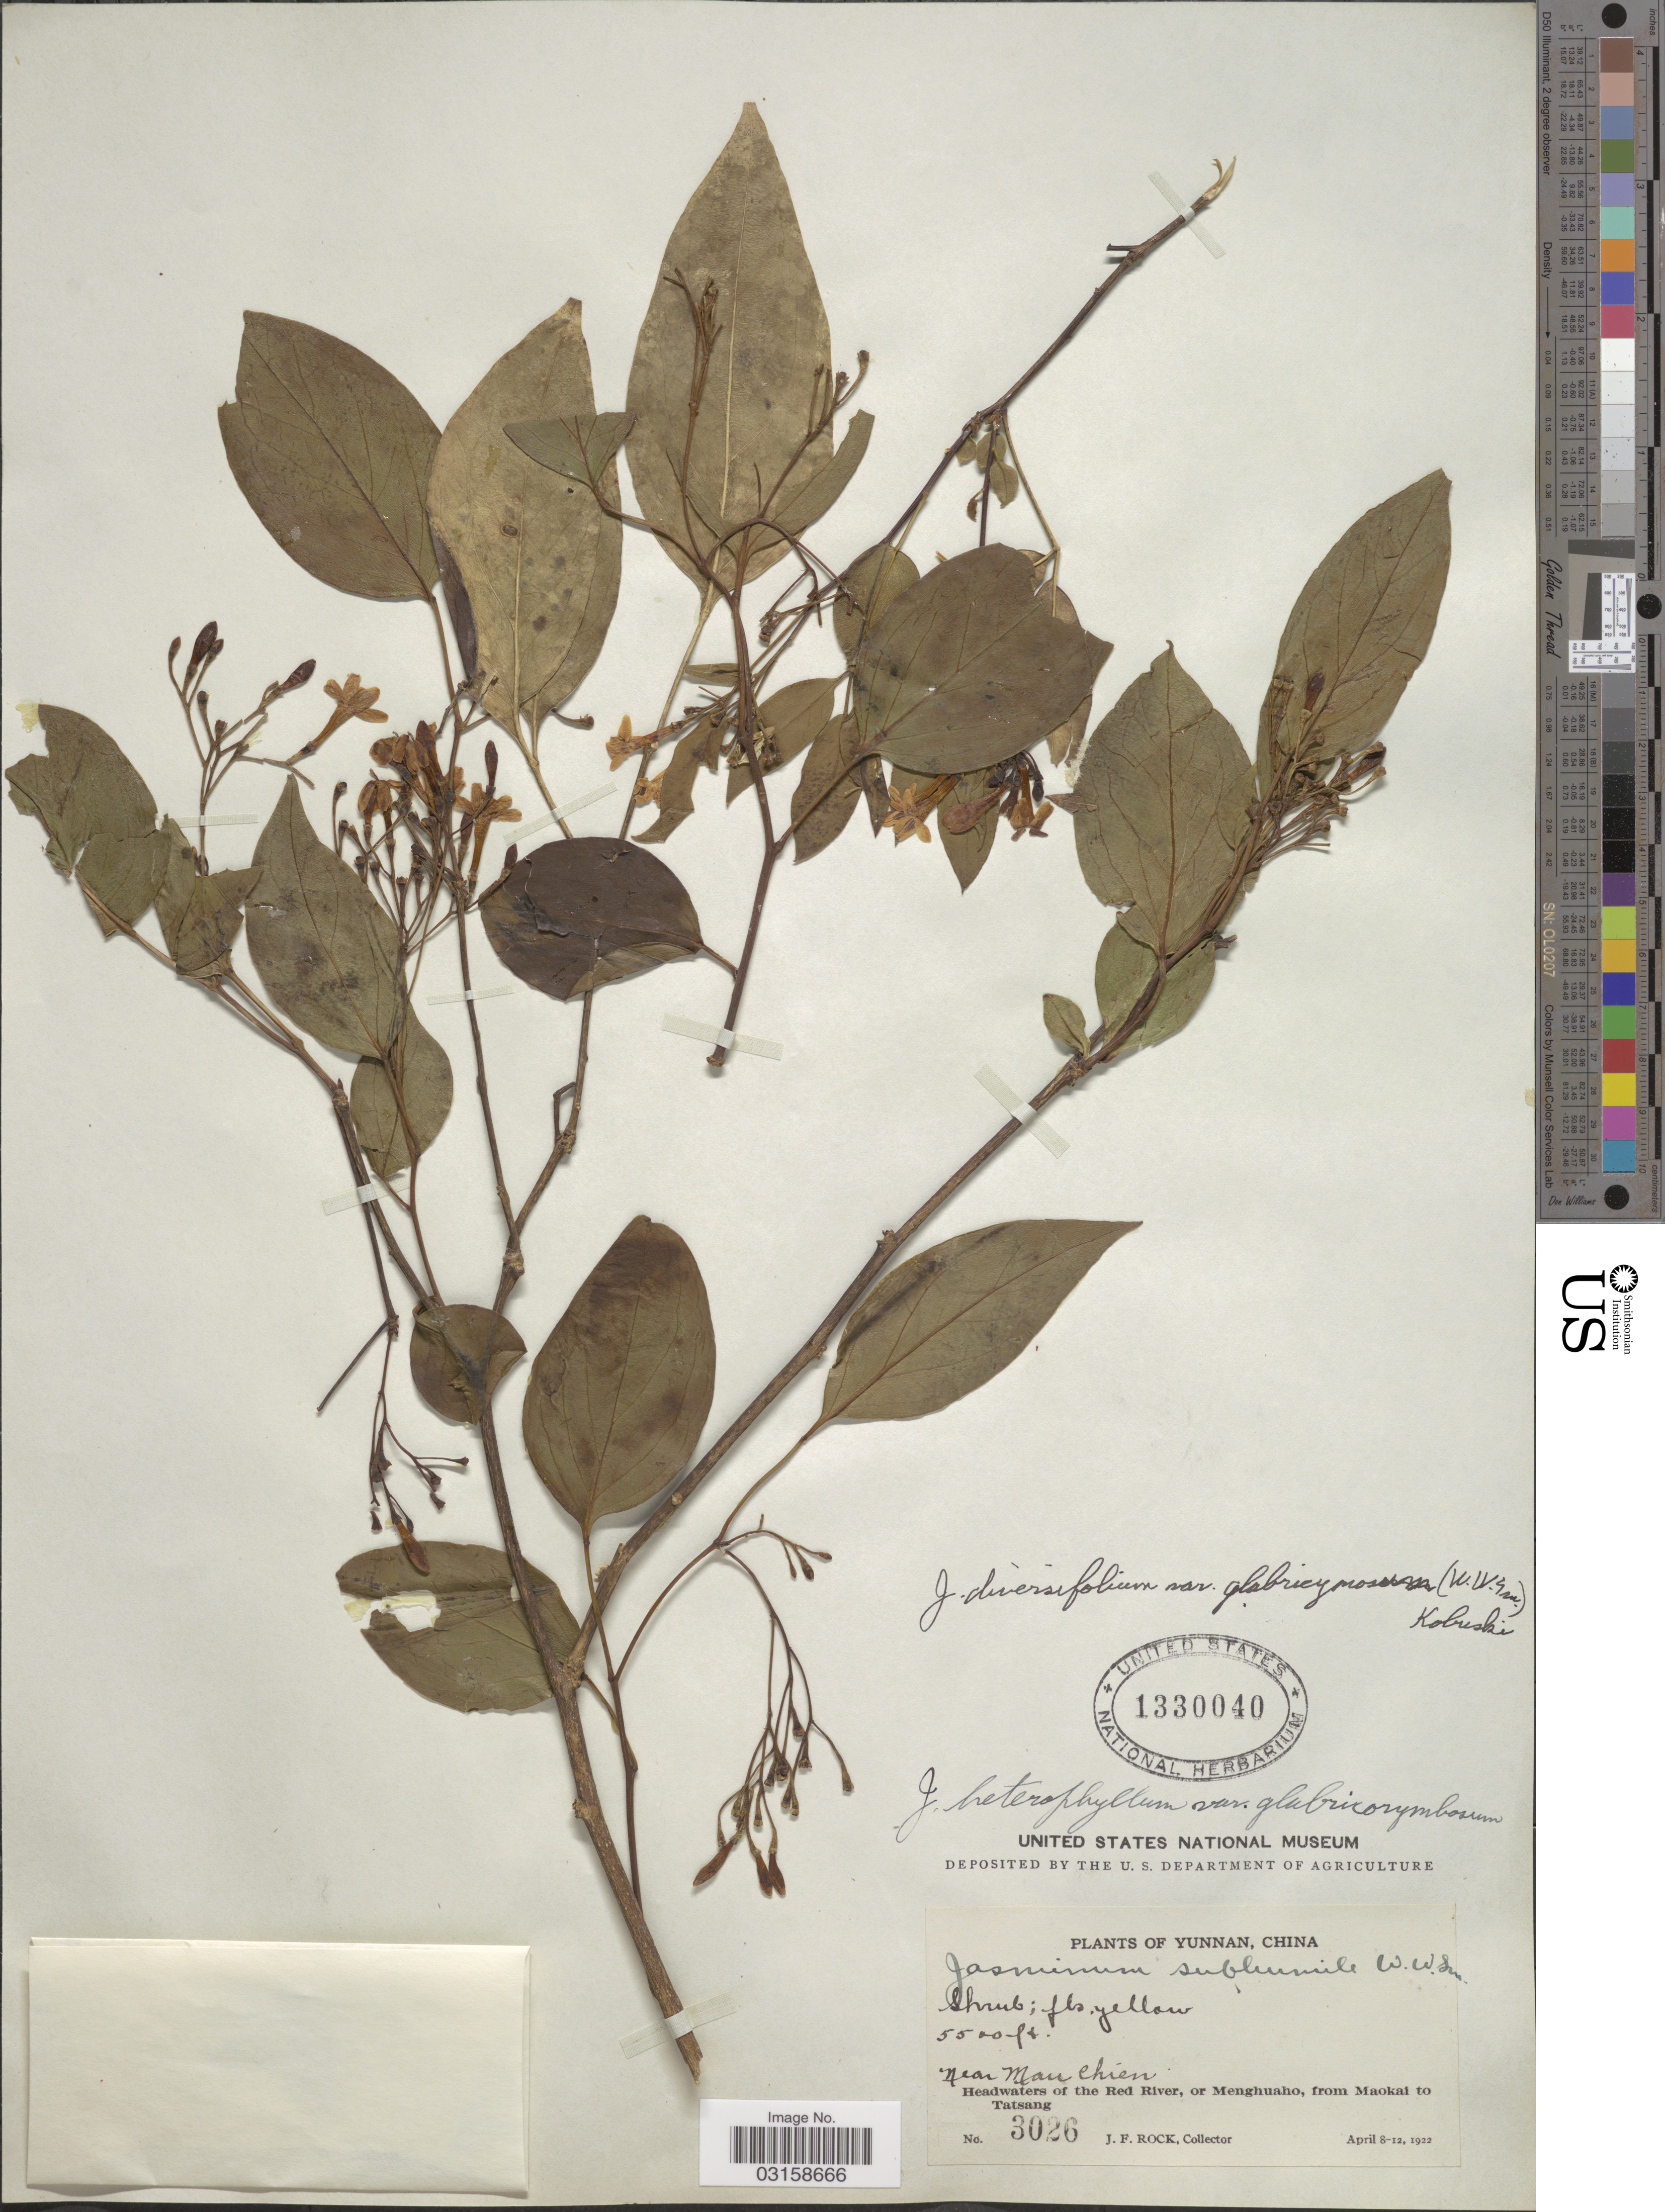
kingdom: Plantae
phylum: Tracheophyta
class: Magnoliopsida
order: Lamiales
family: Oleaceae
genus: Jasminum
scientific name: Jasminum subhumile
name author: W.W. Sm.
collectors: J. Rock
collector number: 3026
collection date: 1922-04-08/1922-04-12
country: China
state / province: Yunnan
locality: Near Man Chien. Headwaters of the Red River, or Menghuaho, from Maokai to Tatsang.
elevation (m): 1676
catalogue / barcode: US 1330040